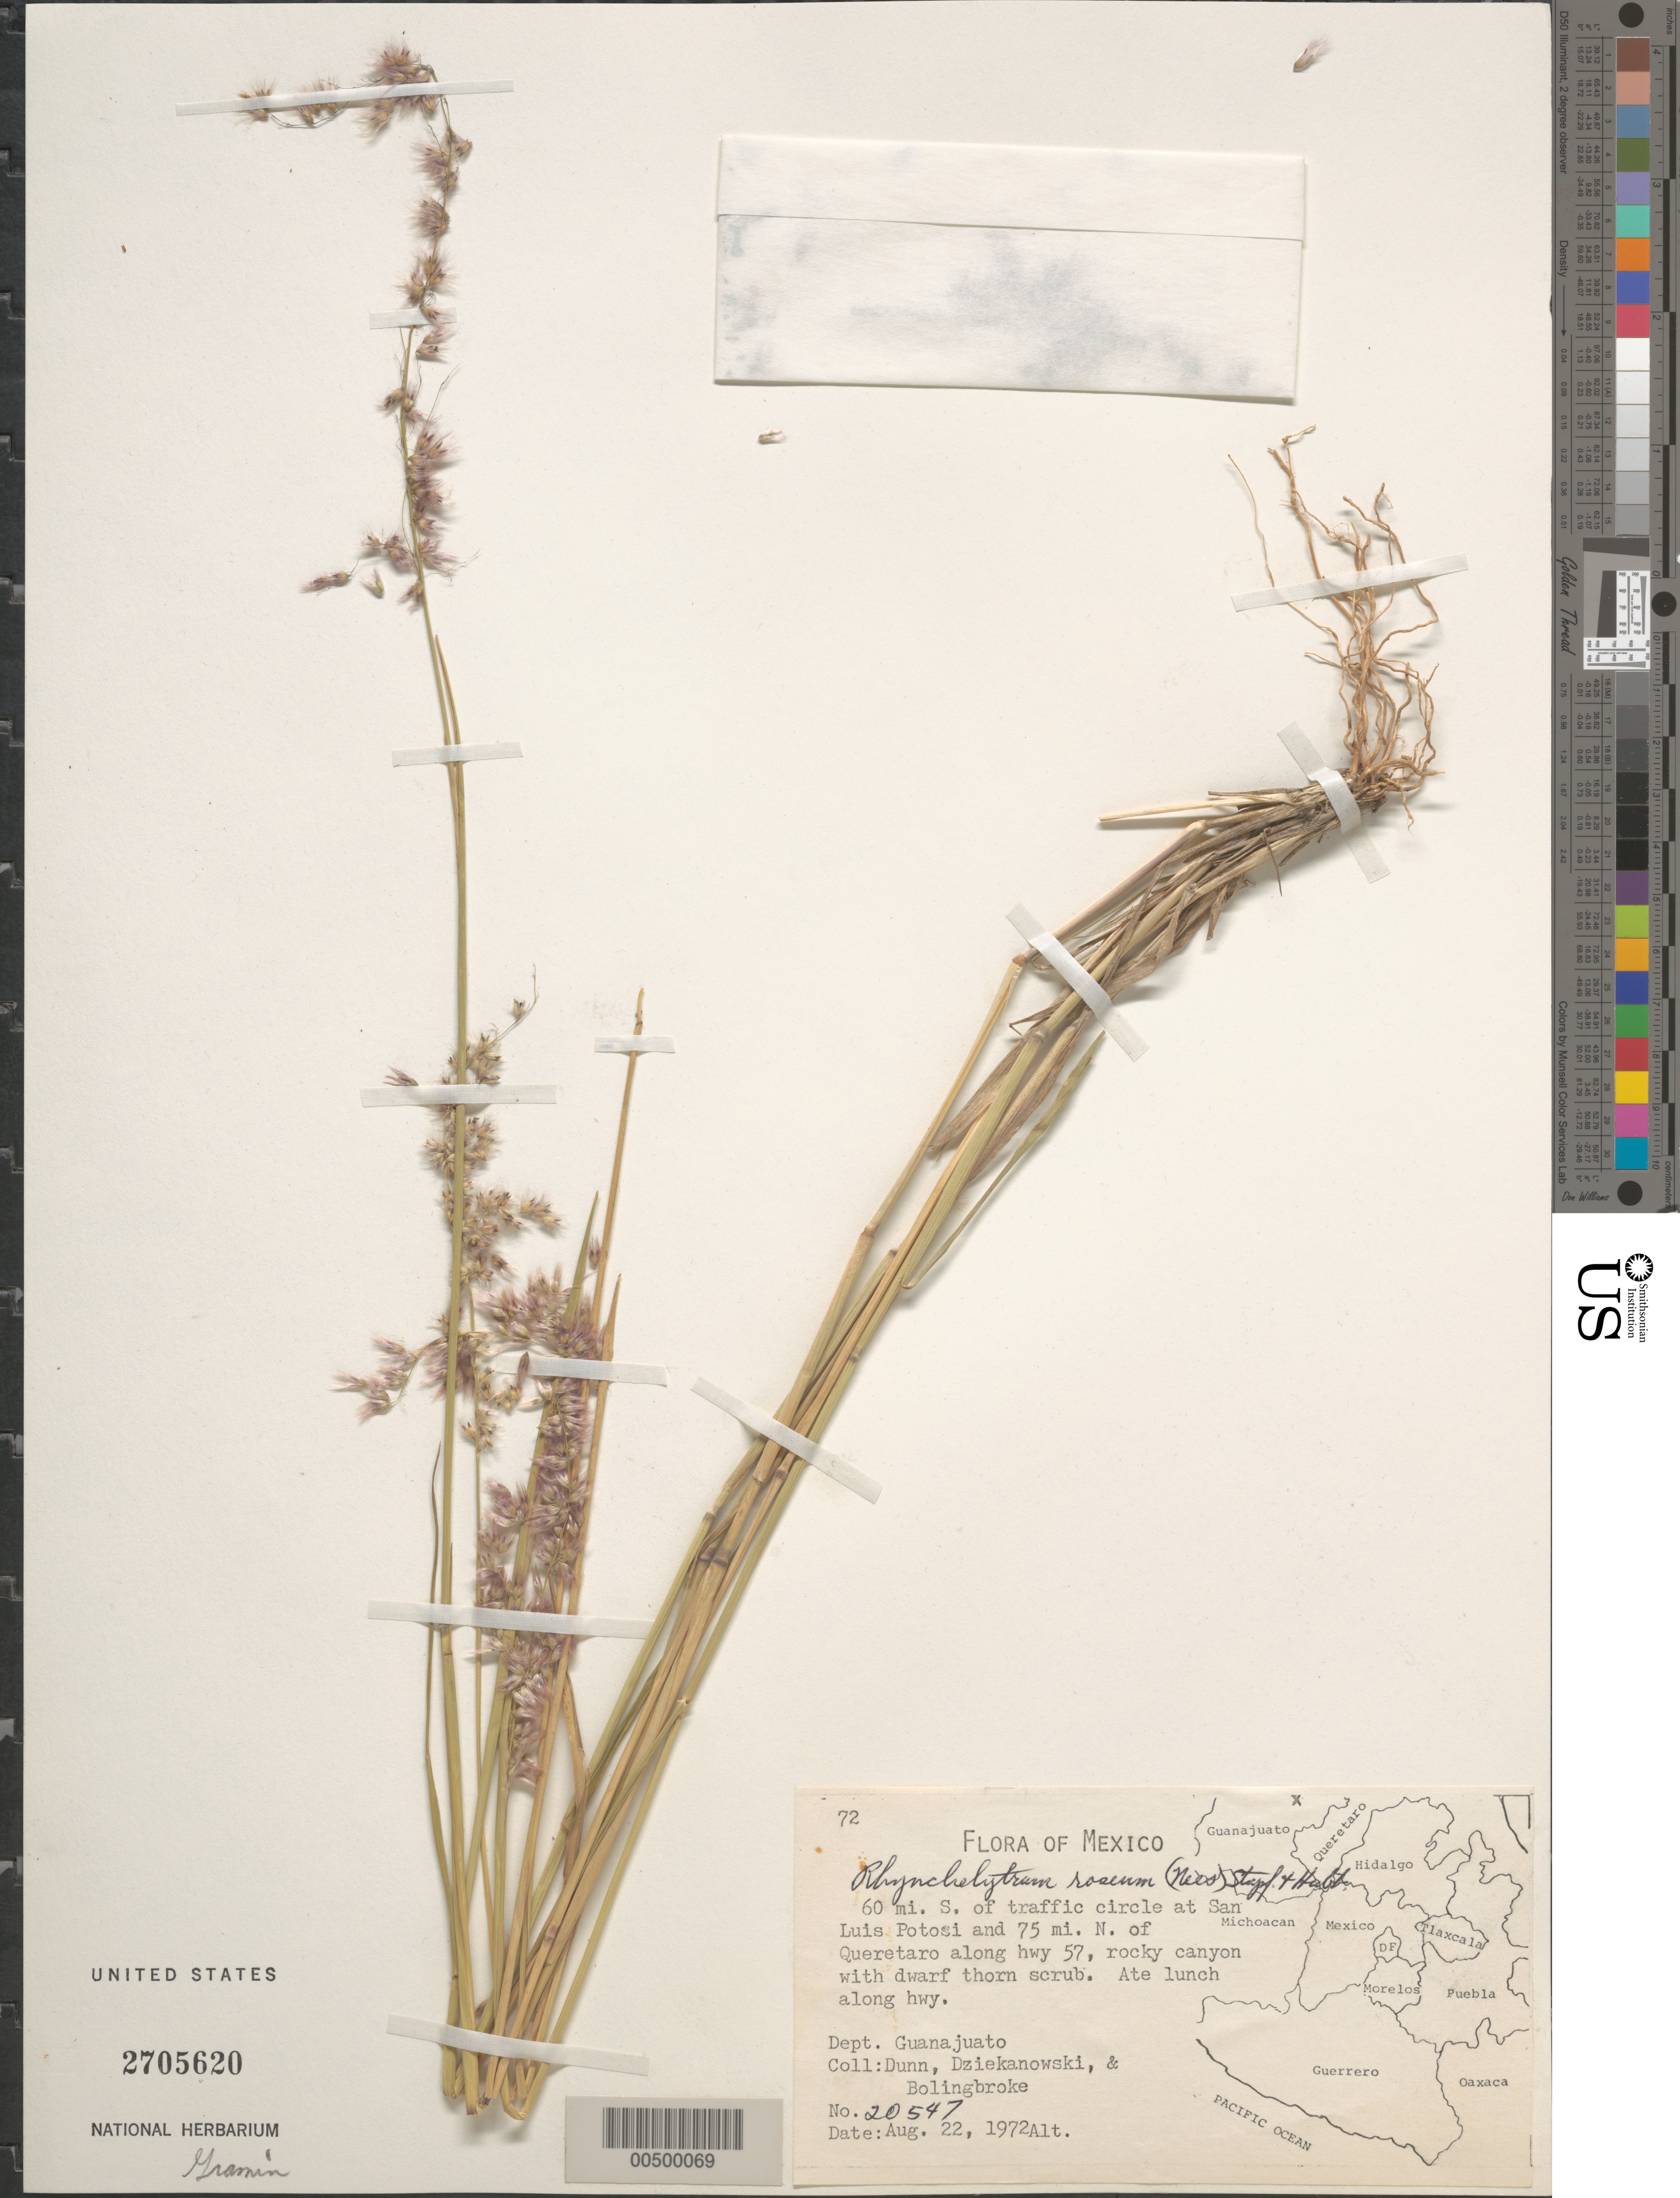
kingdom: Plantae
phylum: Tracheophyta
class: Liliopsida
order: Poales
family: Poaceae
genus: Rhynchelytrum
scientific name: Rhynchelytrum repens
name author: (Willd.) C.E. Hubb.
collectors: -- Dunn, Dziekanowski & -- Bolingbroke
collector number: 20547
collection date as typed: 22 Aug 1972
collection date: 1972-08-22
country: Mexico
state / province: Guanajuato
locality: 60 mi S of traffic circle at San Luis Potosi & 75 mi N of Queretaro along hwy 57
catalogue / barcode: US 2705620